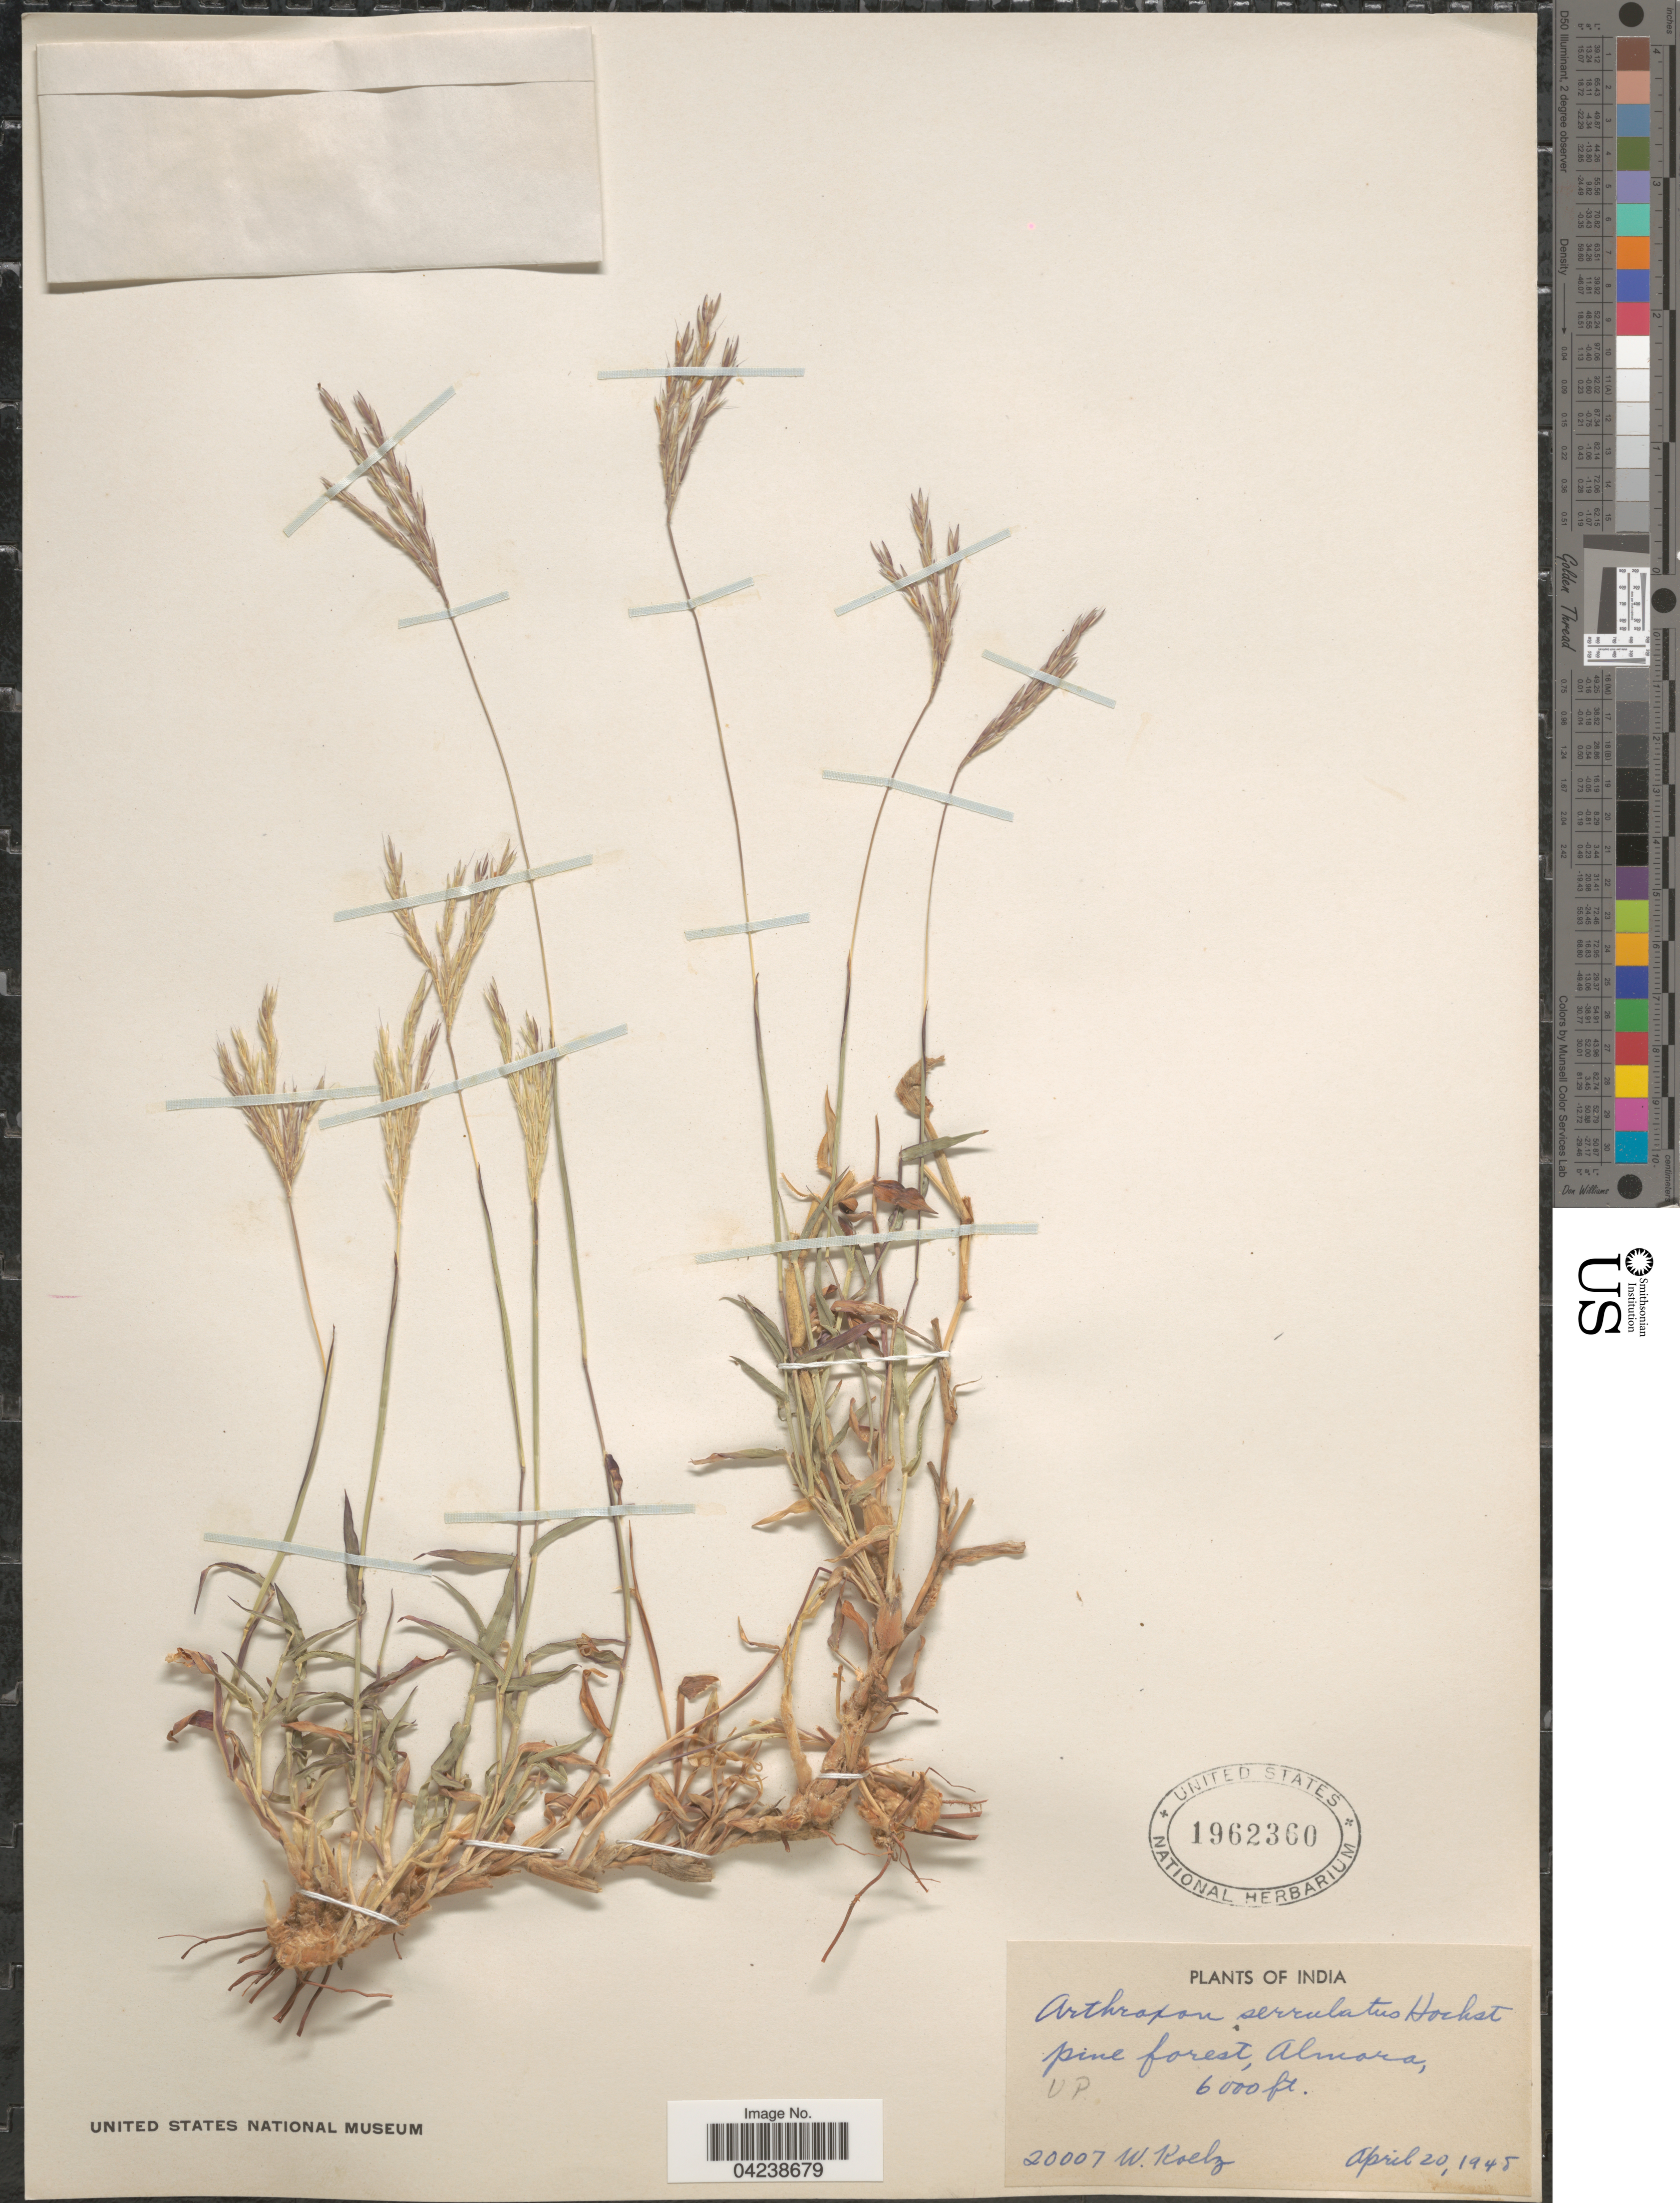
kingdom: Plantae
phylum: Tracheophyta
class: Liliopsida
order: Poales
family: Poaceae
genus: Arthraxon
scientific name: Arthraxon prionodes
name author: (Steud.) Dandy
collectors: W. Koelz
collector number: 20007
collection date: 1948-04-20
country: India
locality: Almora, U. P.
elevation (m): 1829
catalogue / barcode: US 1962360